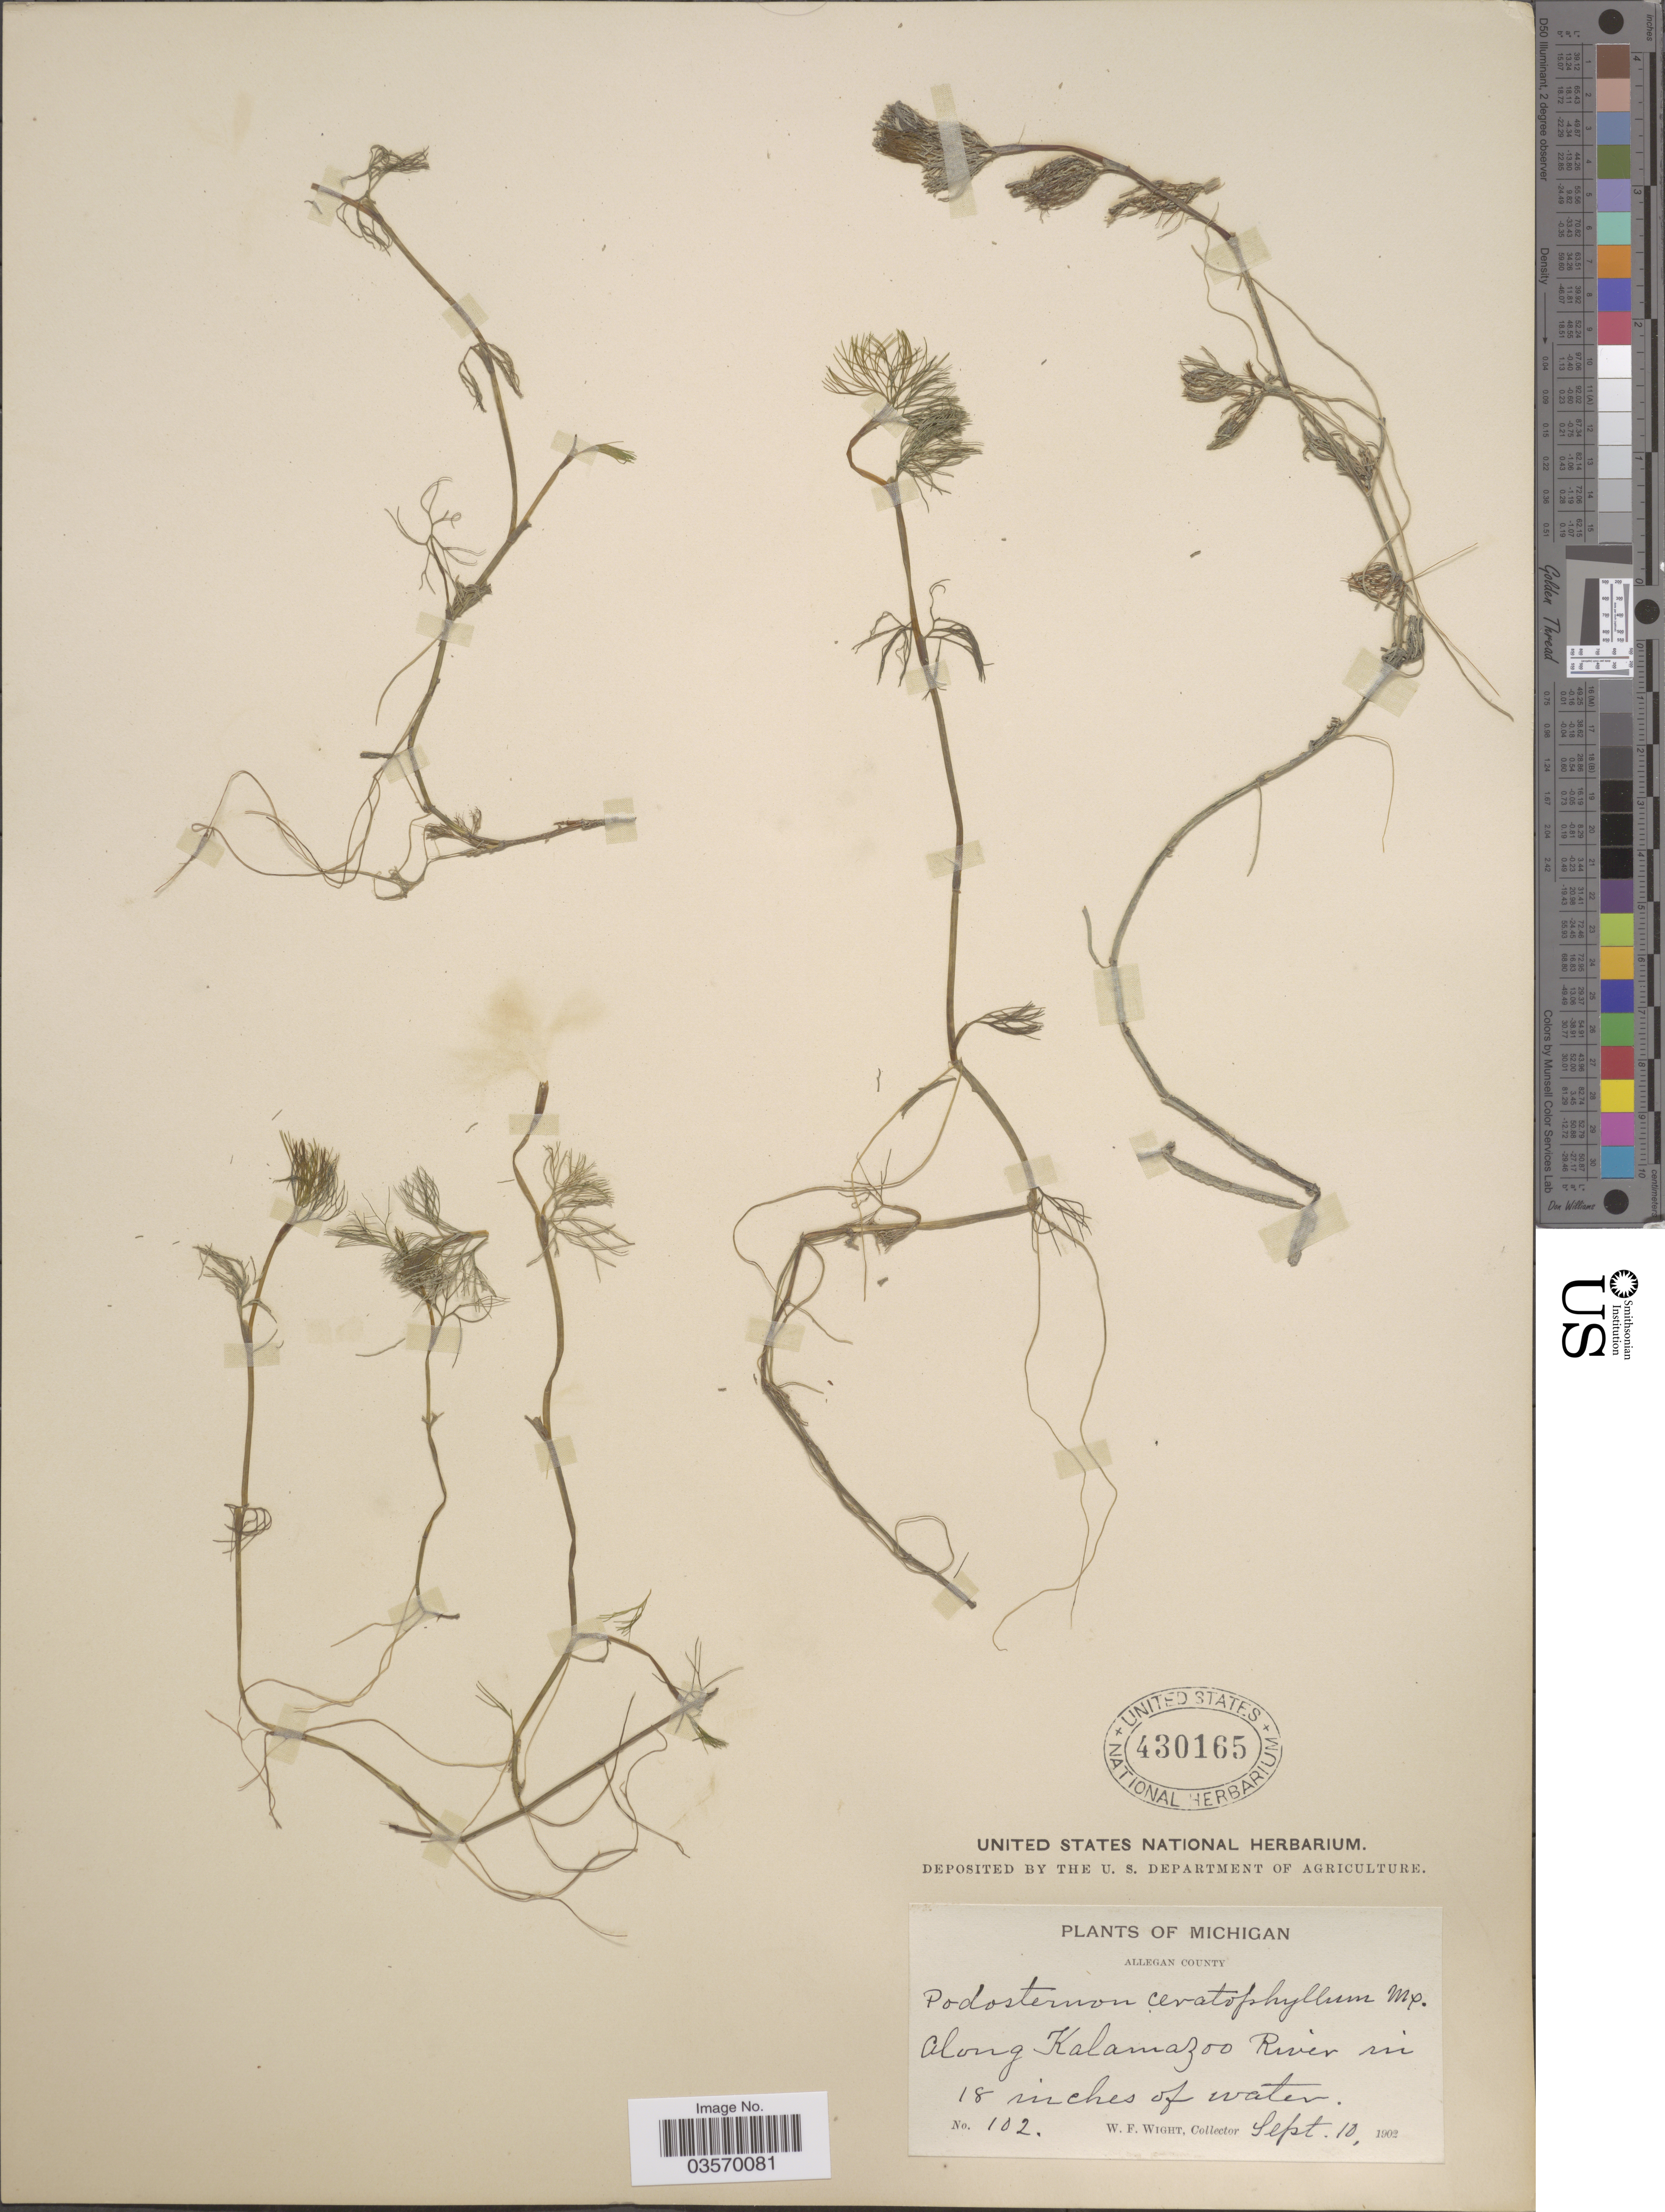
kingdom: Plantae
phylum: Tracheophyta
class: Magnoliopsida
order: Ranunculales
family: Ranunculaceae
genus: Ranunculus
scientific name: Ranunculus sp.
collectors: W. Wight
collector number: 102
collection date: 1902-09-10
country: United States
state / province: Michigan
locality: Allegan County. Along Kalamazoo River.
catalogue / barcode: US 430165